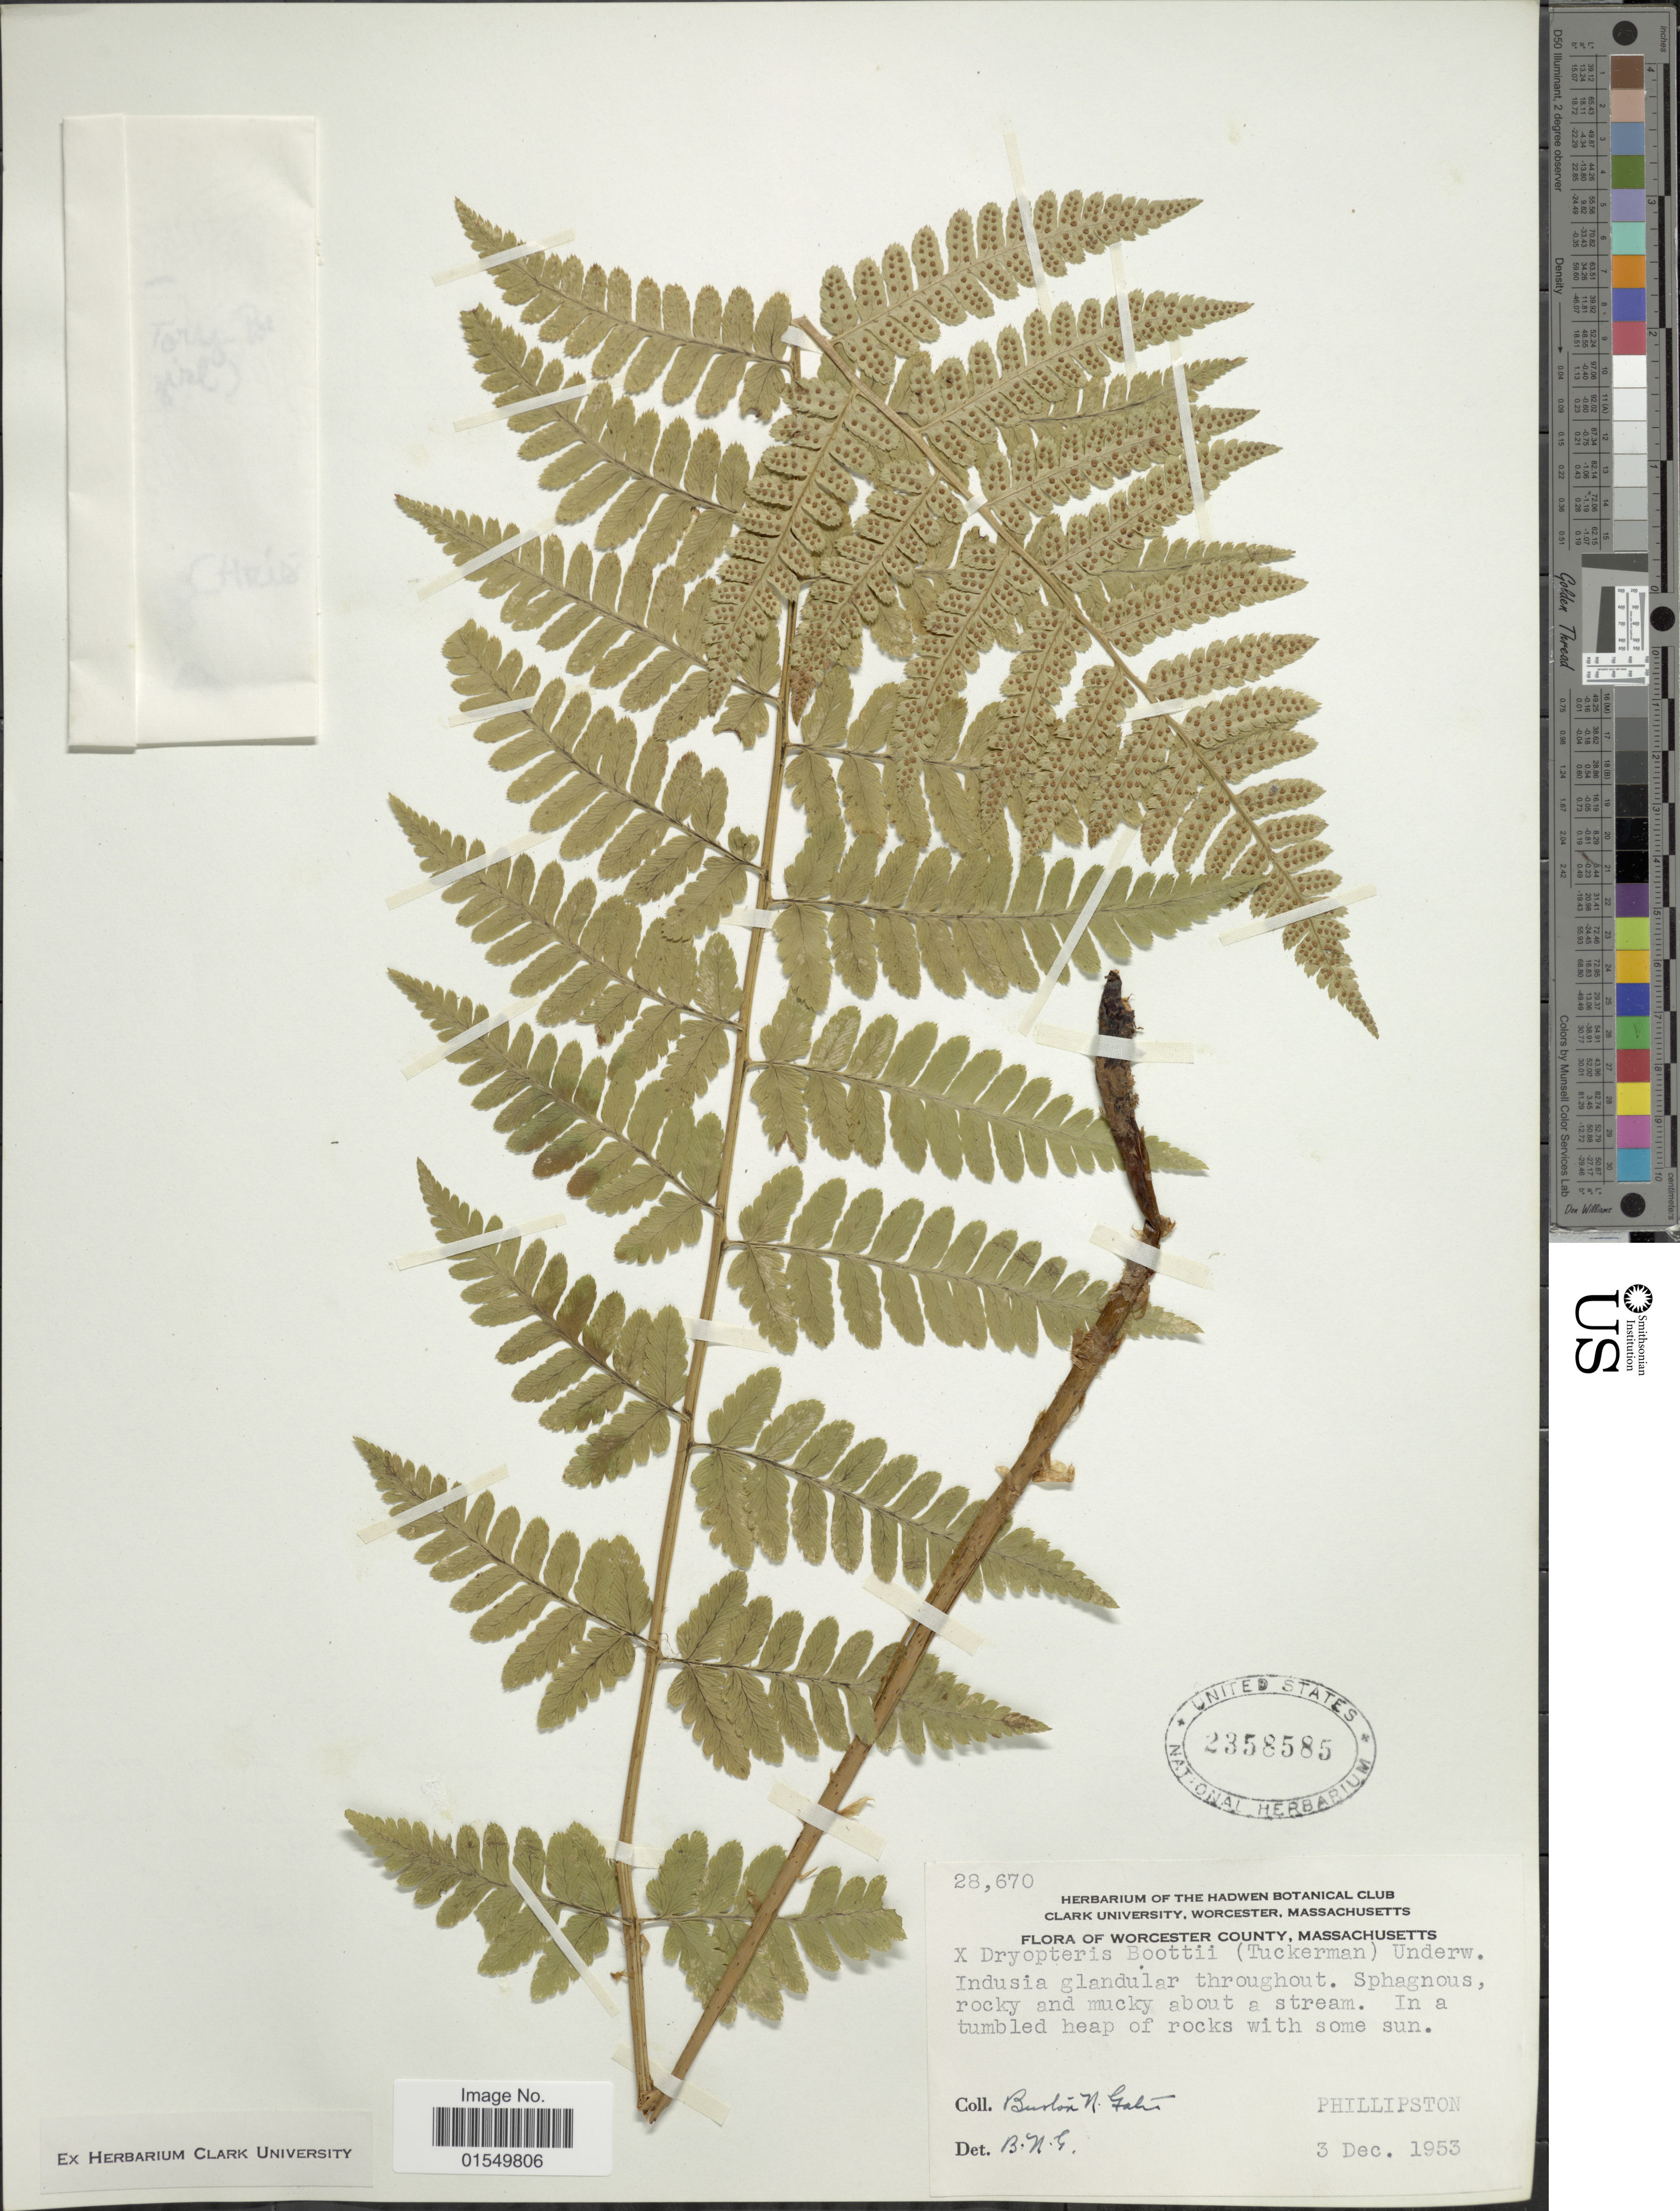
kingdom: Plantae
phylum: Tracheophyta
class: Polypodiopsida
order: Polypodiales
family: Dryopteridaceae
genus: Dryopteris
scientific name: Dryopteris x boottii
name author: Underw.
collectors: B. N. Gates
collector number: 28670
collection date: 1953-12-03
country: United States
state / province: Massachusetts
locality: Worcester County, Phillipston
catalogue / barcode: US 2358585